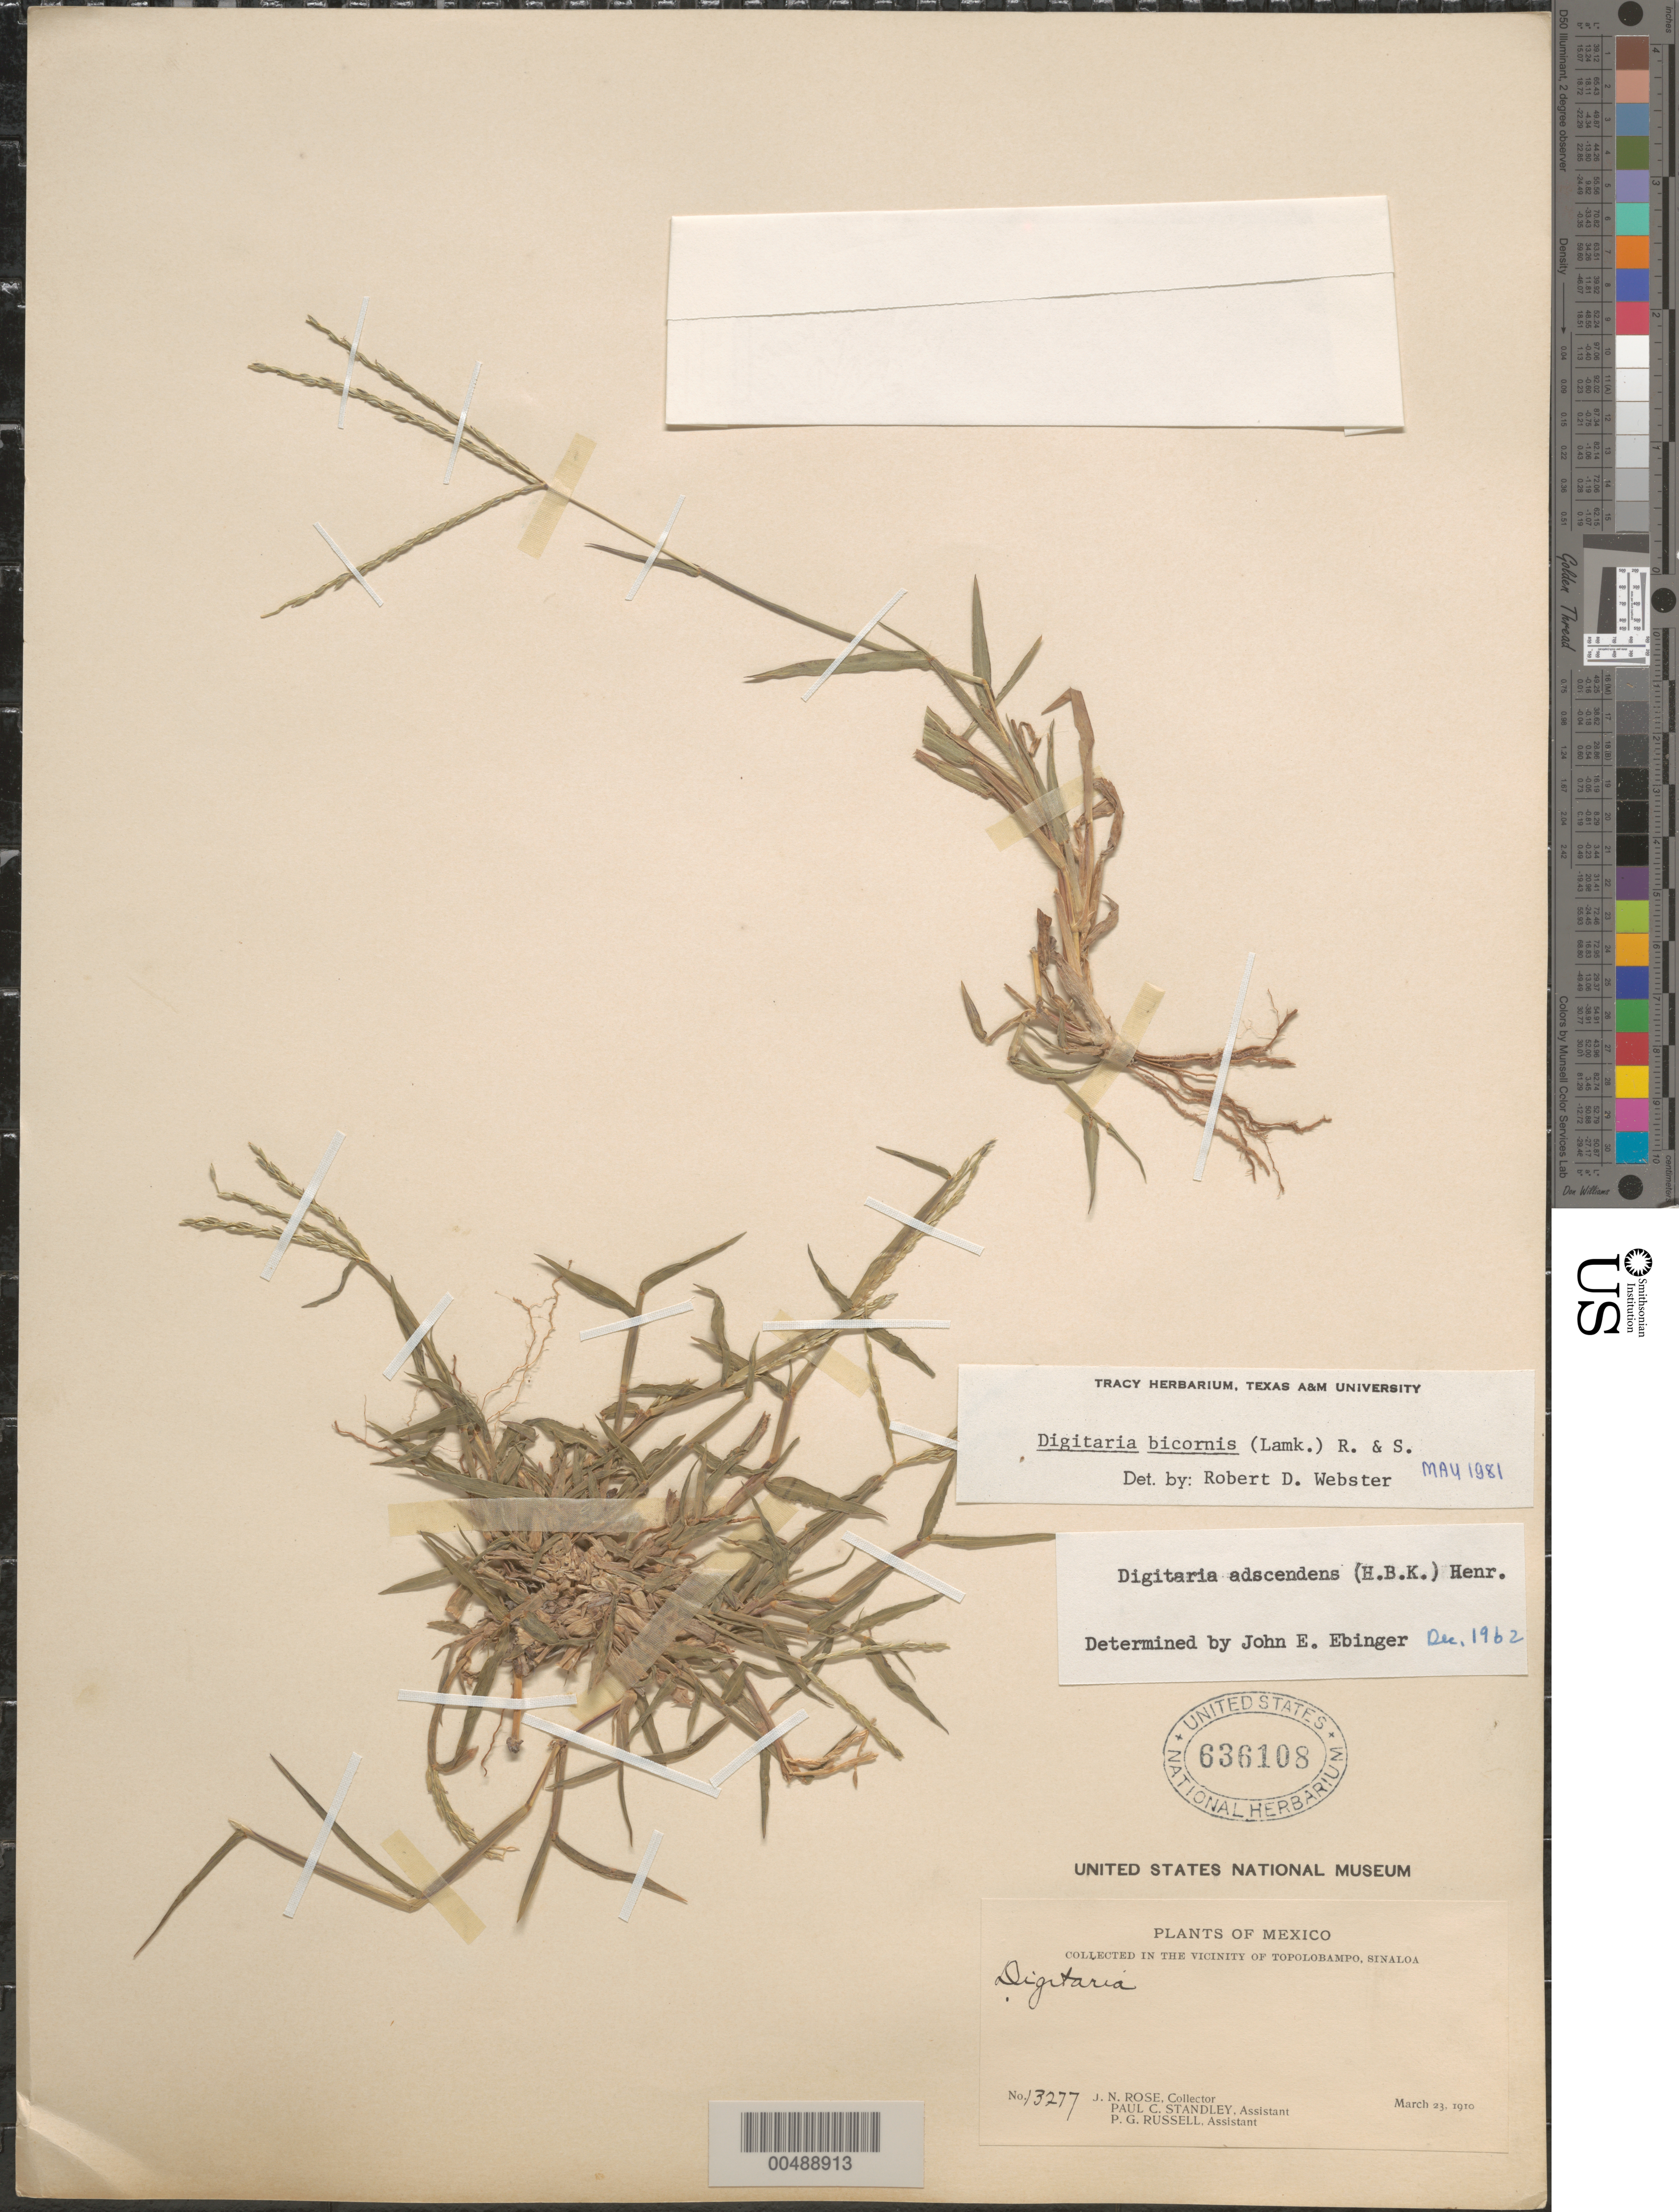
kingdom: Plantae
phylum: Tracheophyta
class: Liliopsida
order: Poales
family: Poaceae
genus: Digitaria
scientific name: Digitaria bicornis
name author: (Lam.) Roem. & Schult.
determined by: Webster, Robert D.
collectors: J. N. Rose, P. C. Standley & P. G. Russell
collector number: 13277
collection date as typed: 23 Mar 1910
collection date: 1910-03-23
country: Mexico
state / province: Sinaloa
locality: Vicinity of Topolobampo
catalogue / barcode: US 636108